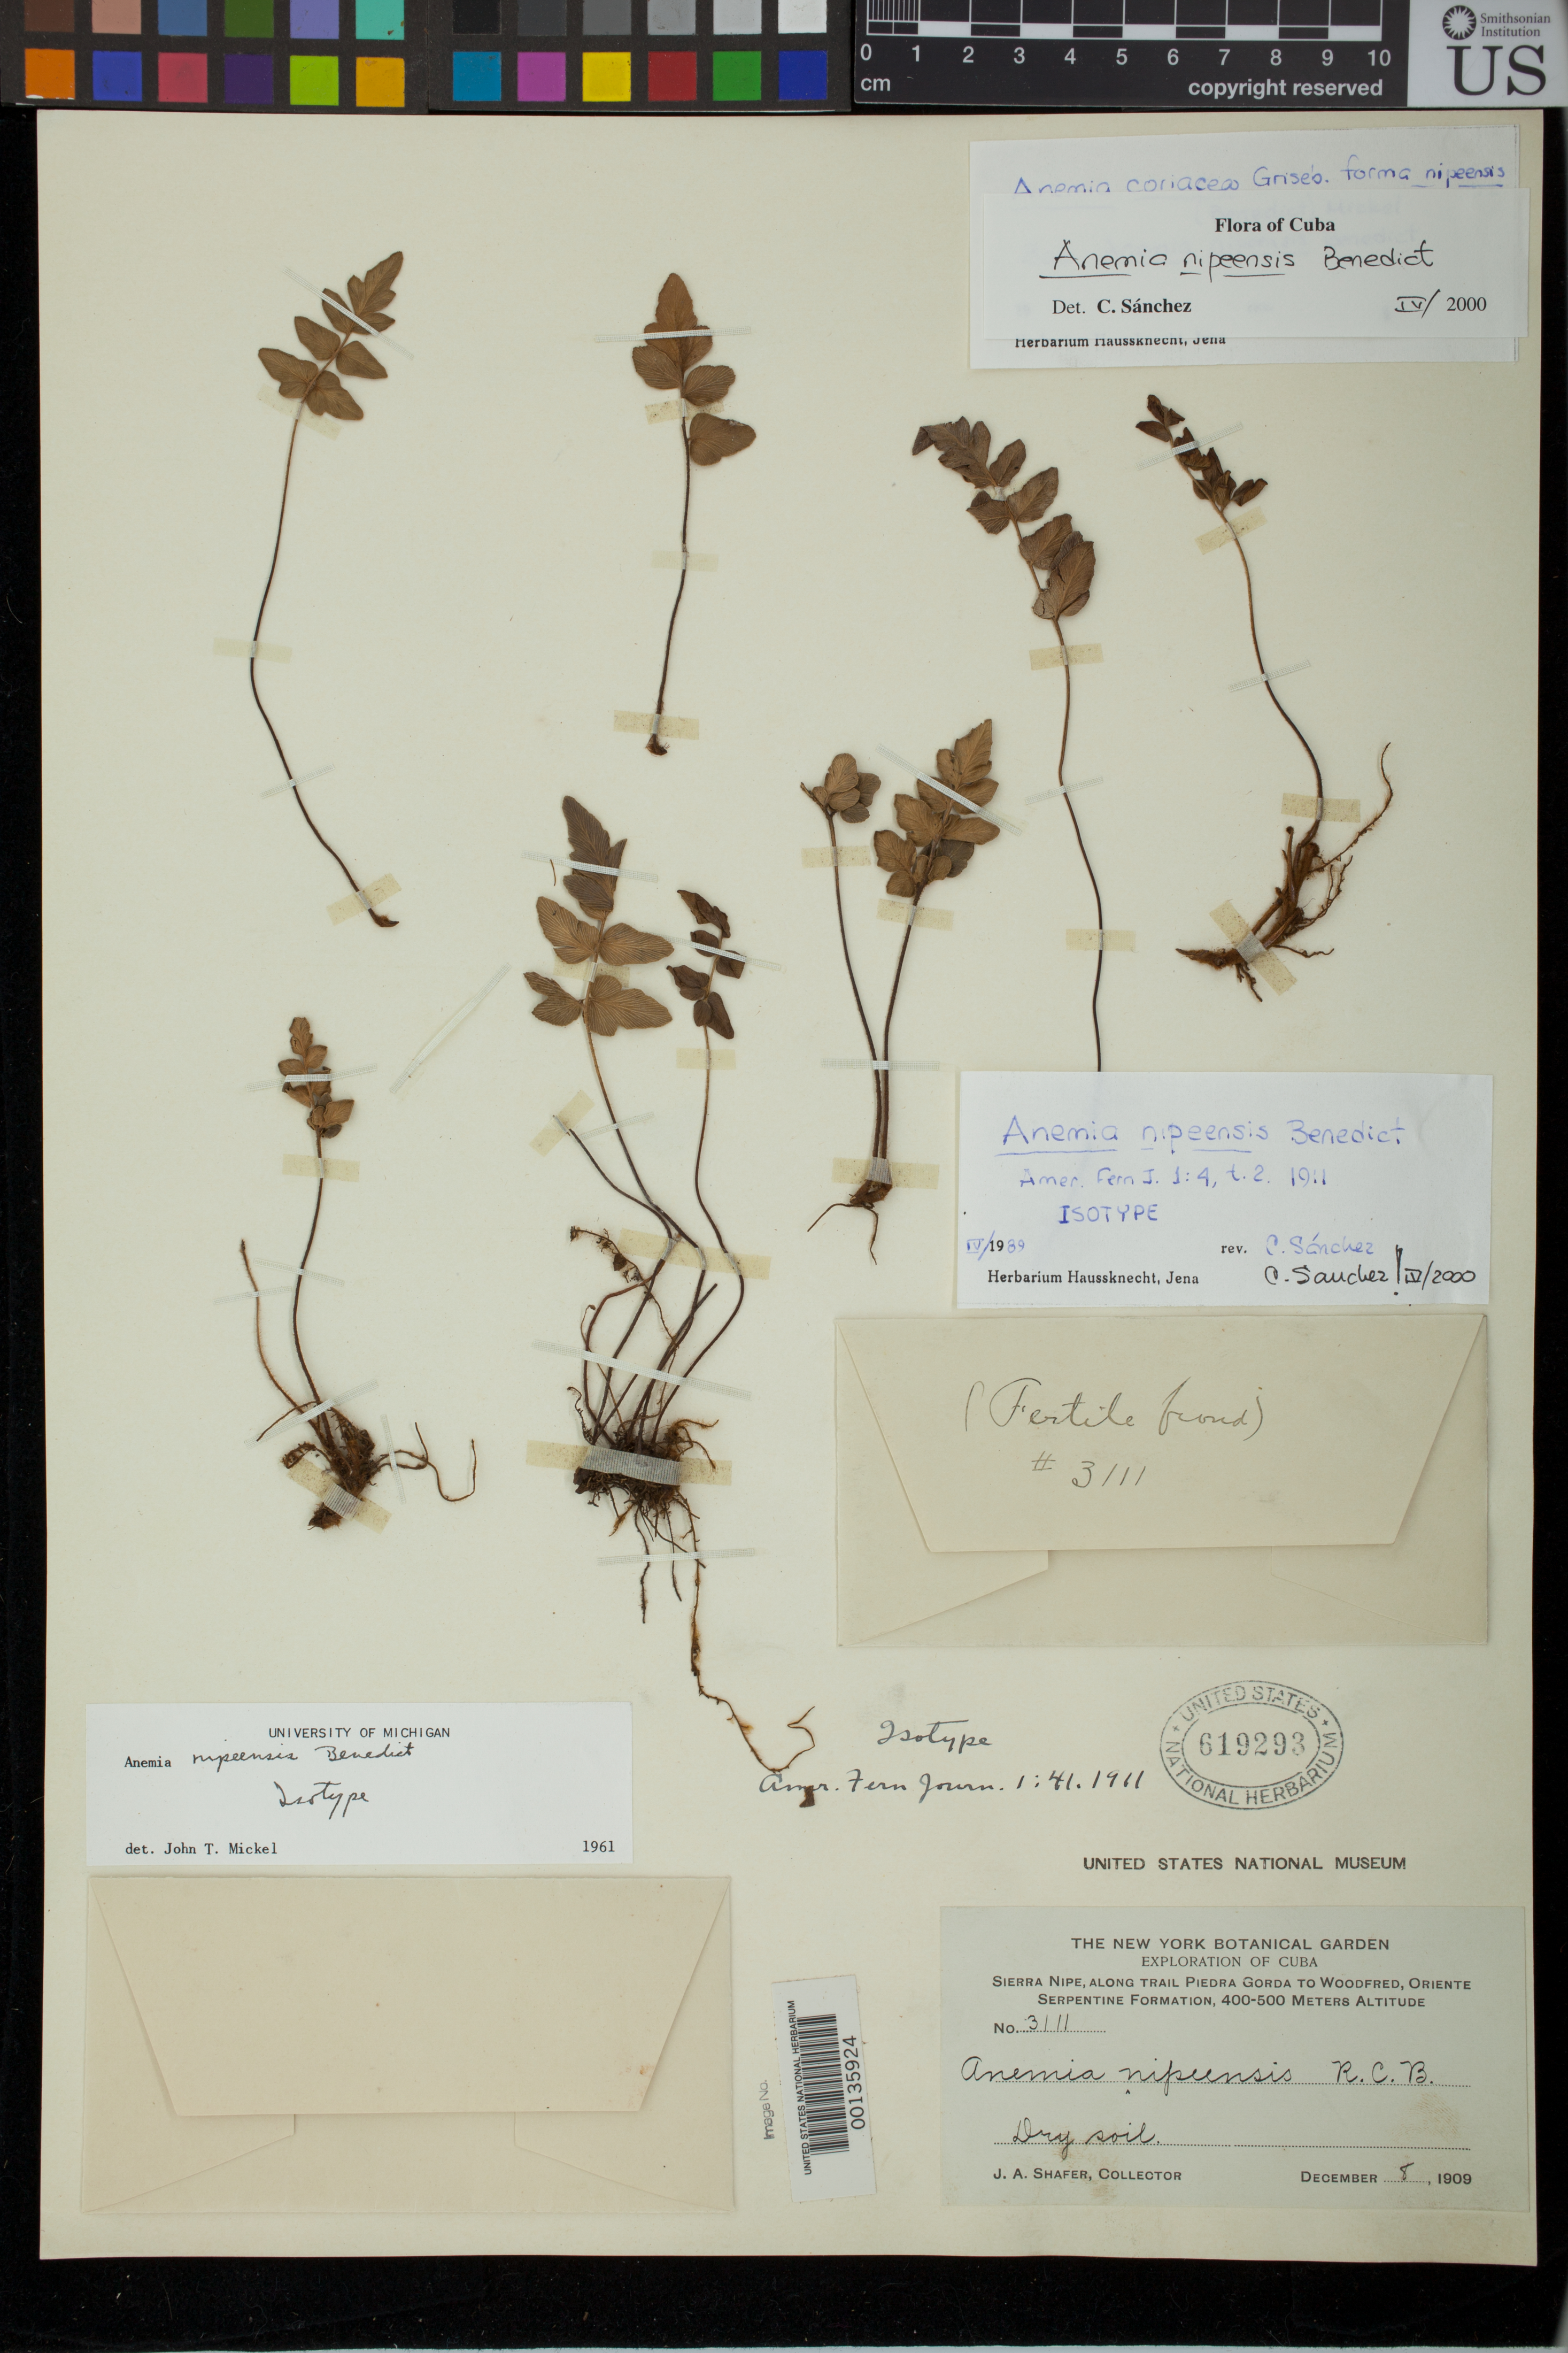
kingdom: Plantae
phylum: Tracheophyta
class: Polypodiopsida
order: Schizaeales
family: Anemiaceae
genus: Anemia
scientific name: Anemia nipeensis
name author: Benedict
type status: Isotype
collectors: J. A. Shafer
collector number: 3111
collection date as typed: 05 Dec 1909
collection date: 1909-12-05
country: Cuba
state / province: Oriente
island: Greater Antilles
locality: Sierra Nipe, along trail Piedra to Woodfred.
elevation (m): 400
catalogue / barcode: US 619293